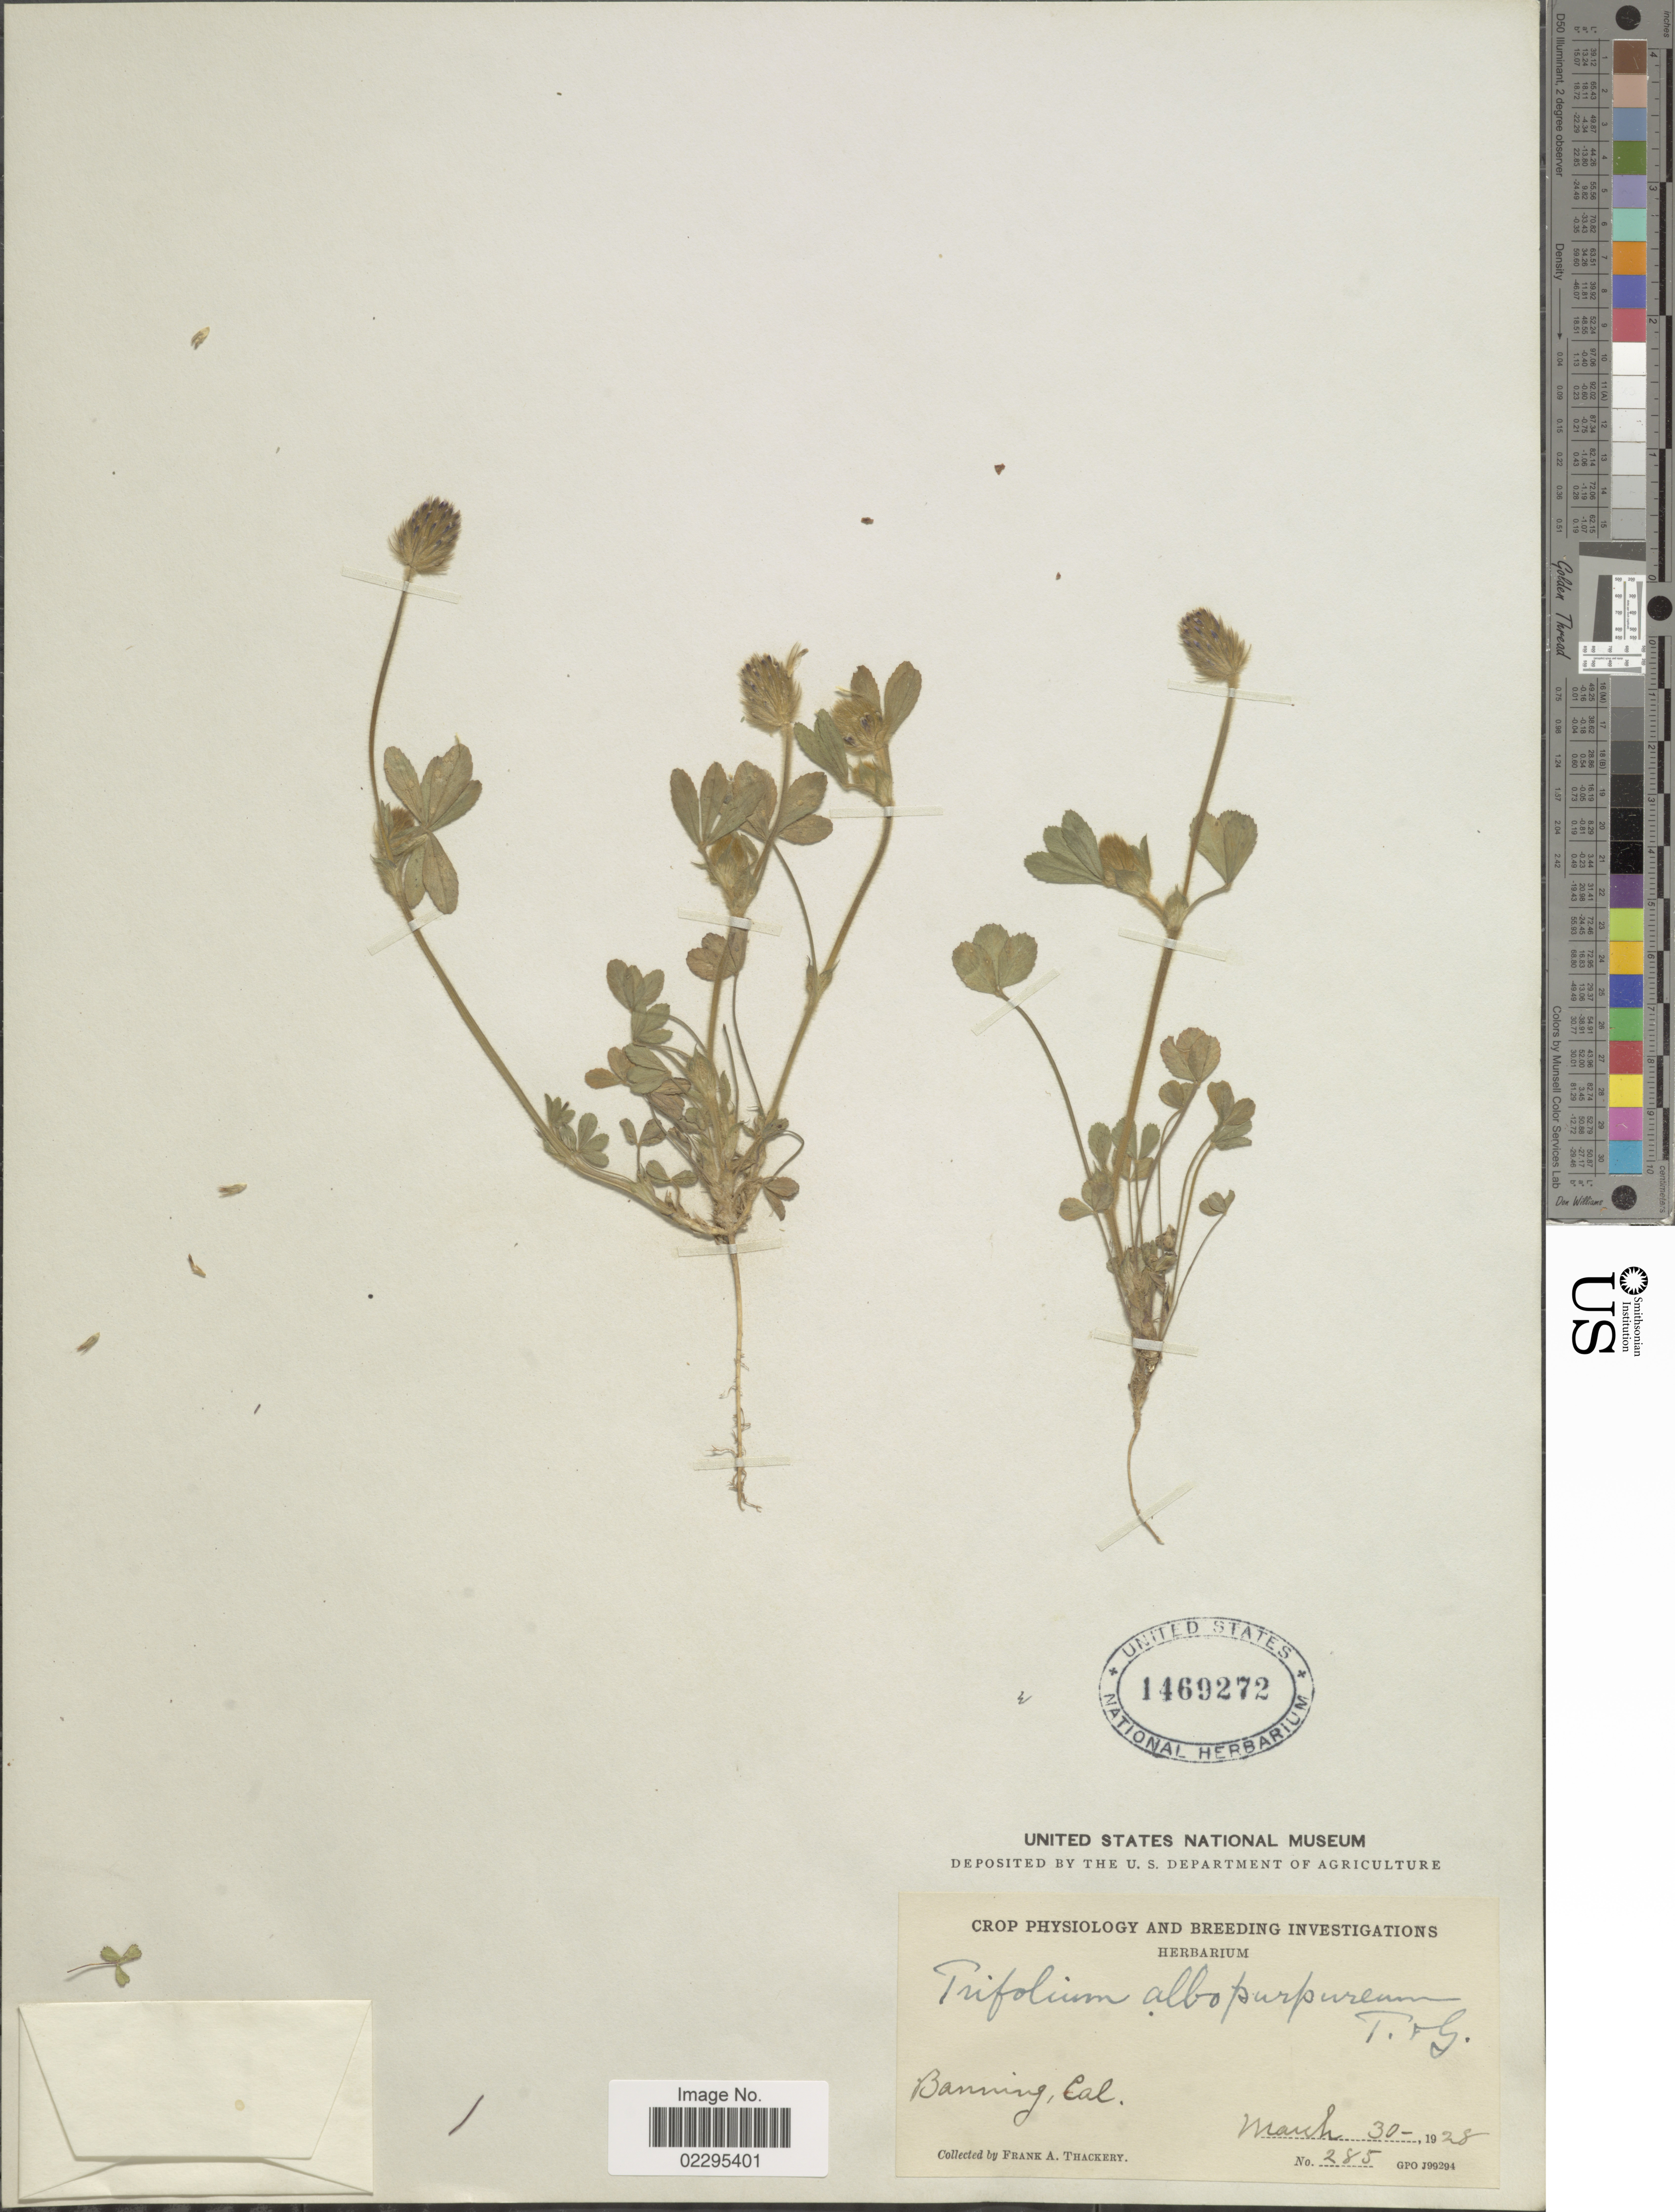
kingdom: Plantae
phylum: Tracheophyta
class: Magnoliopsida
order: Fabales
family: Fabaceae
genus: Trifolium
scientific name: Trifolium albopurpureum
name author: Torr. & A. Gray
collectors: F. Thackery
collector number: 285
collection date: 1928-03-30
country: United States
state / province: California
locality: Banning, Cal.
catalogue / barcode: US 1469272